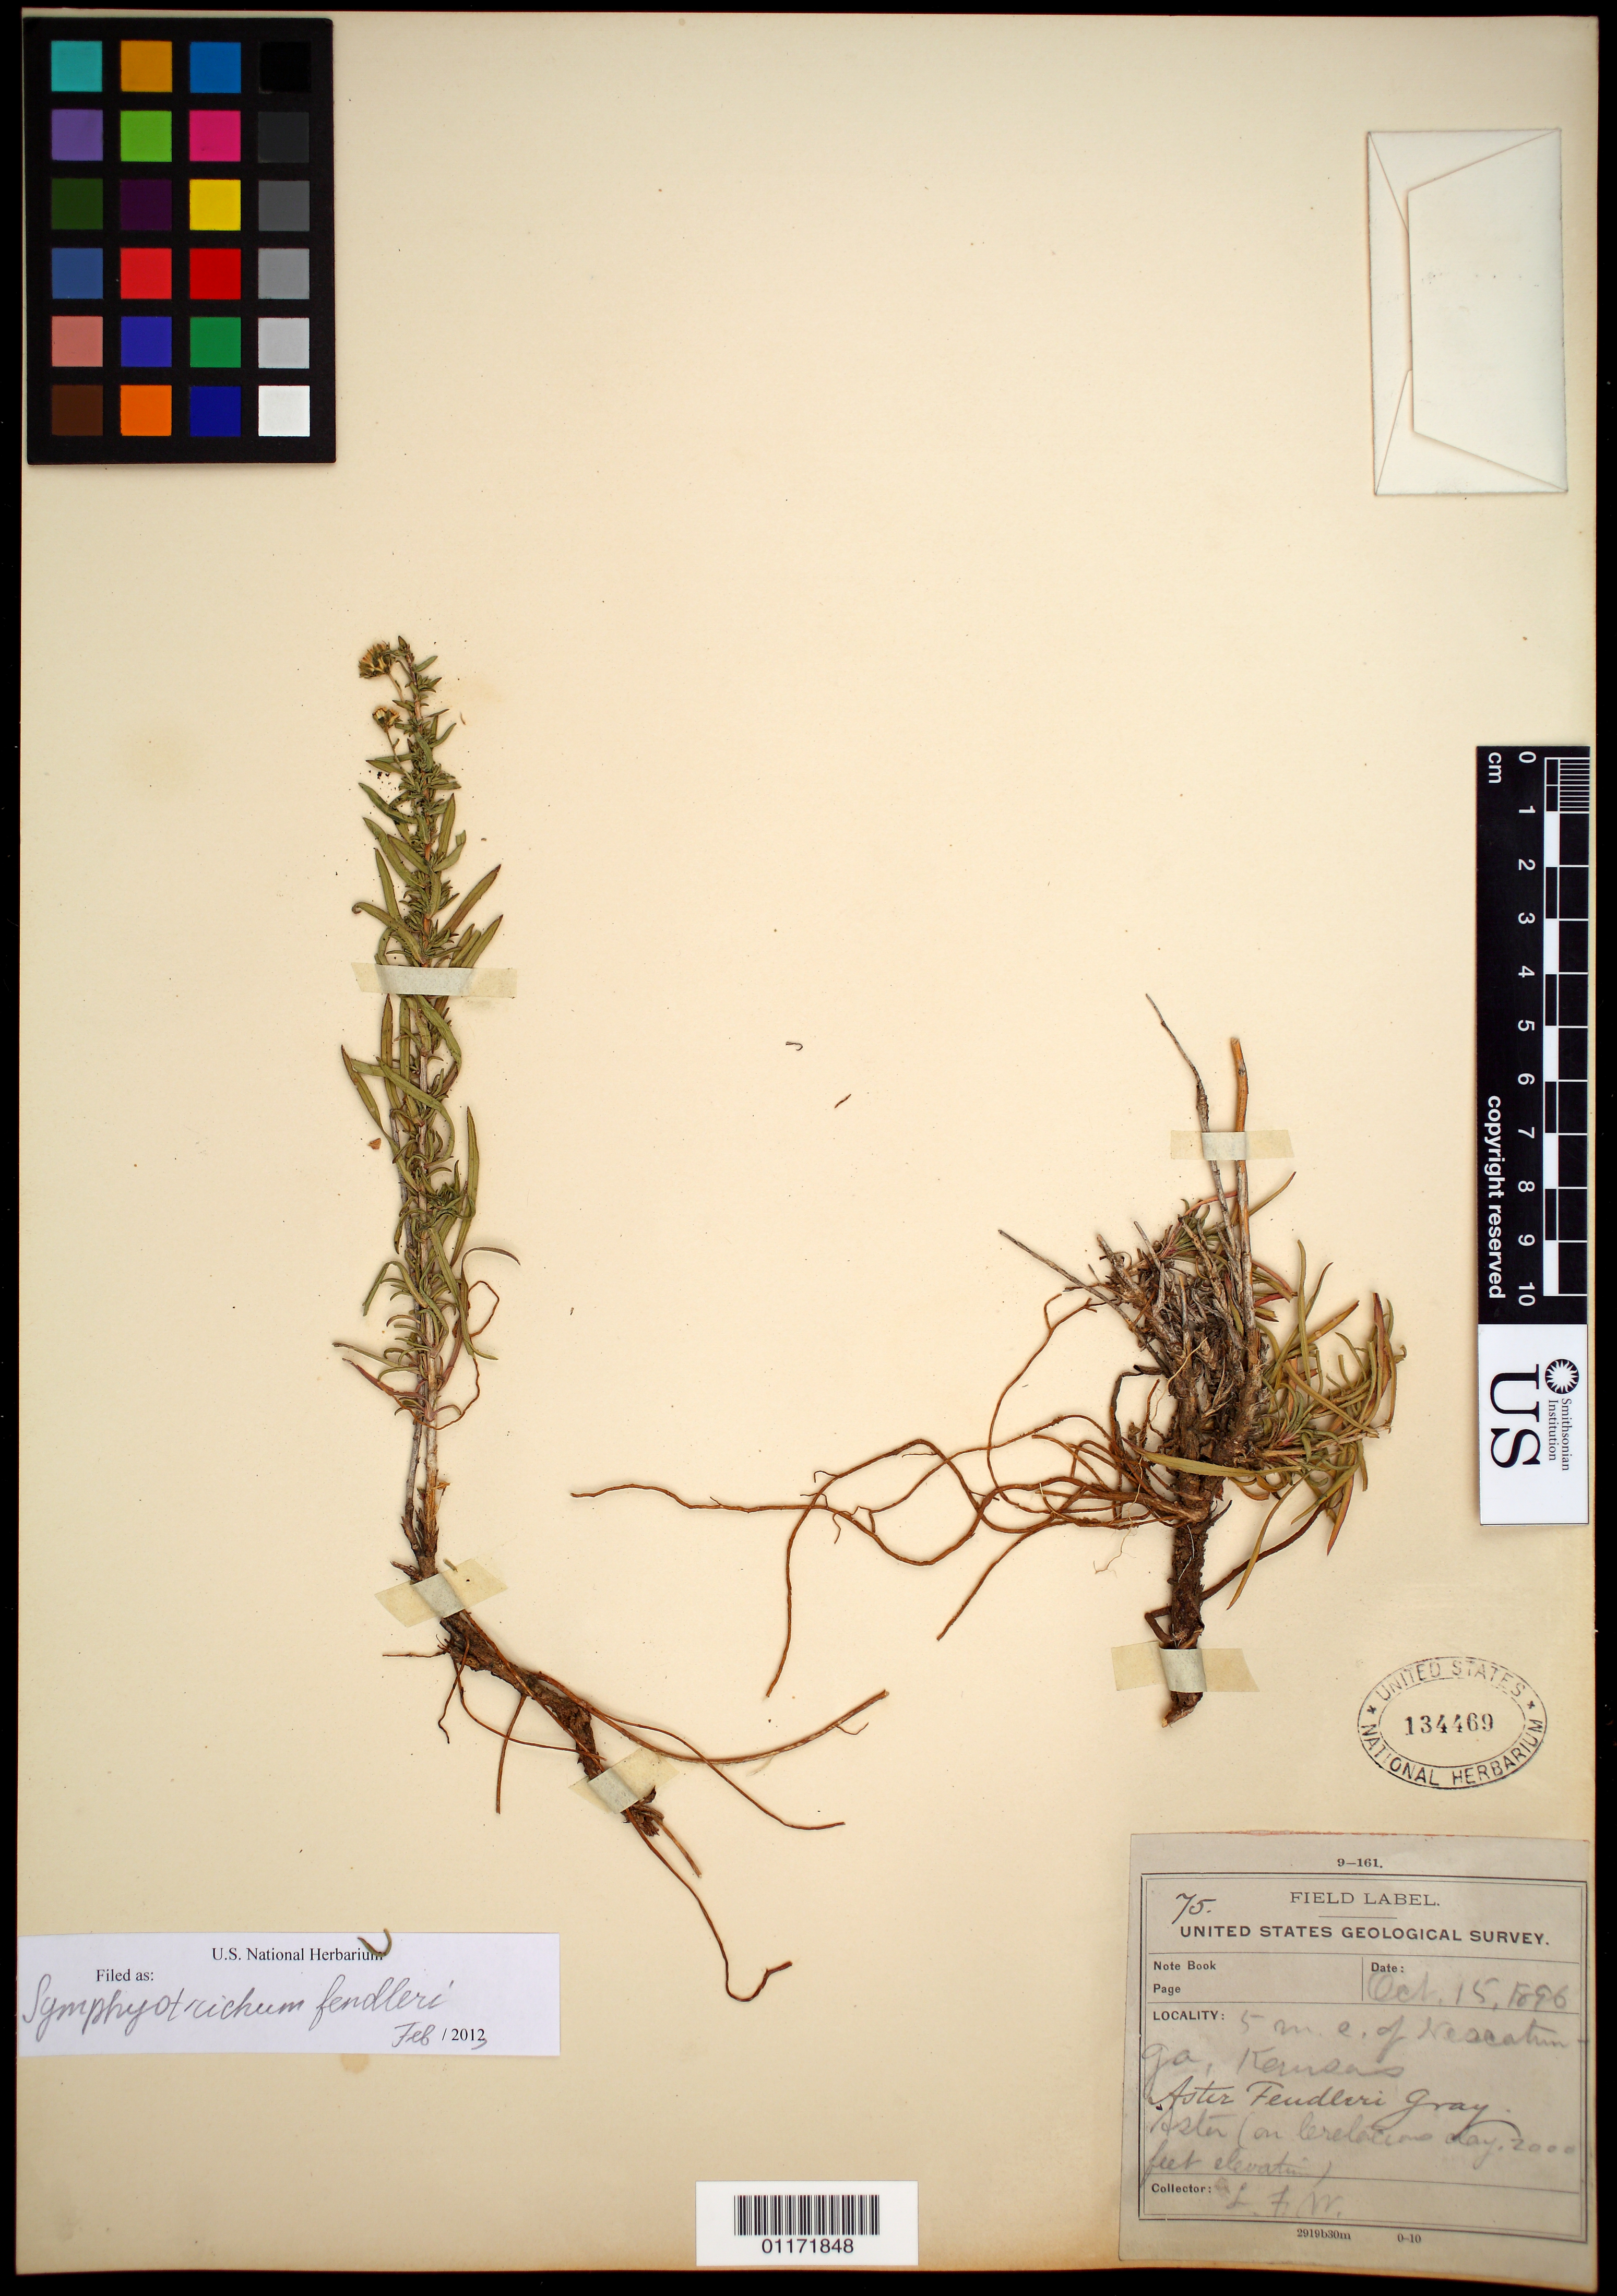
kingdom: Plantae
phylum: Tracheophyta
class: Magnoliopsida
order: Asterales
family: Asteraceae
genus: Symphyotrichum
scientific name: Symphyotrichum fendleri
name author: (A. Gray) G.L. Nesom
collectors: L. F. Ward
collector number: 75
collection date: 1896-10-15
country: United States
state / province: Kansas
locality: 5 m. e. of Nescatunga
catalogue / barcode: US 134469